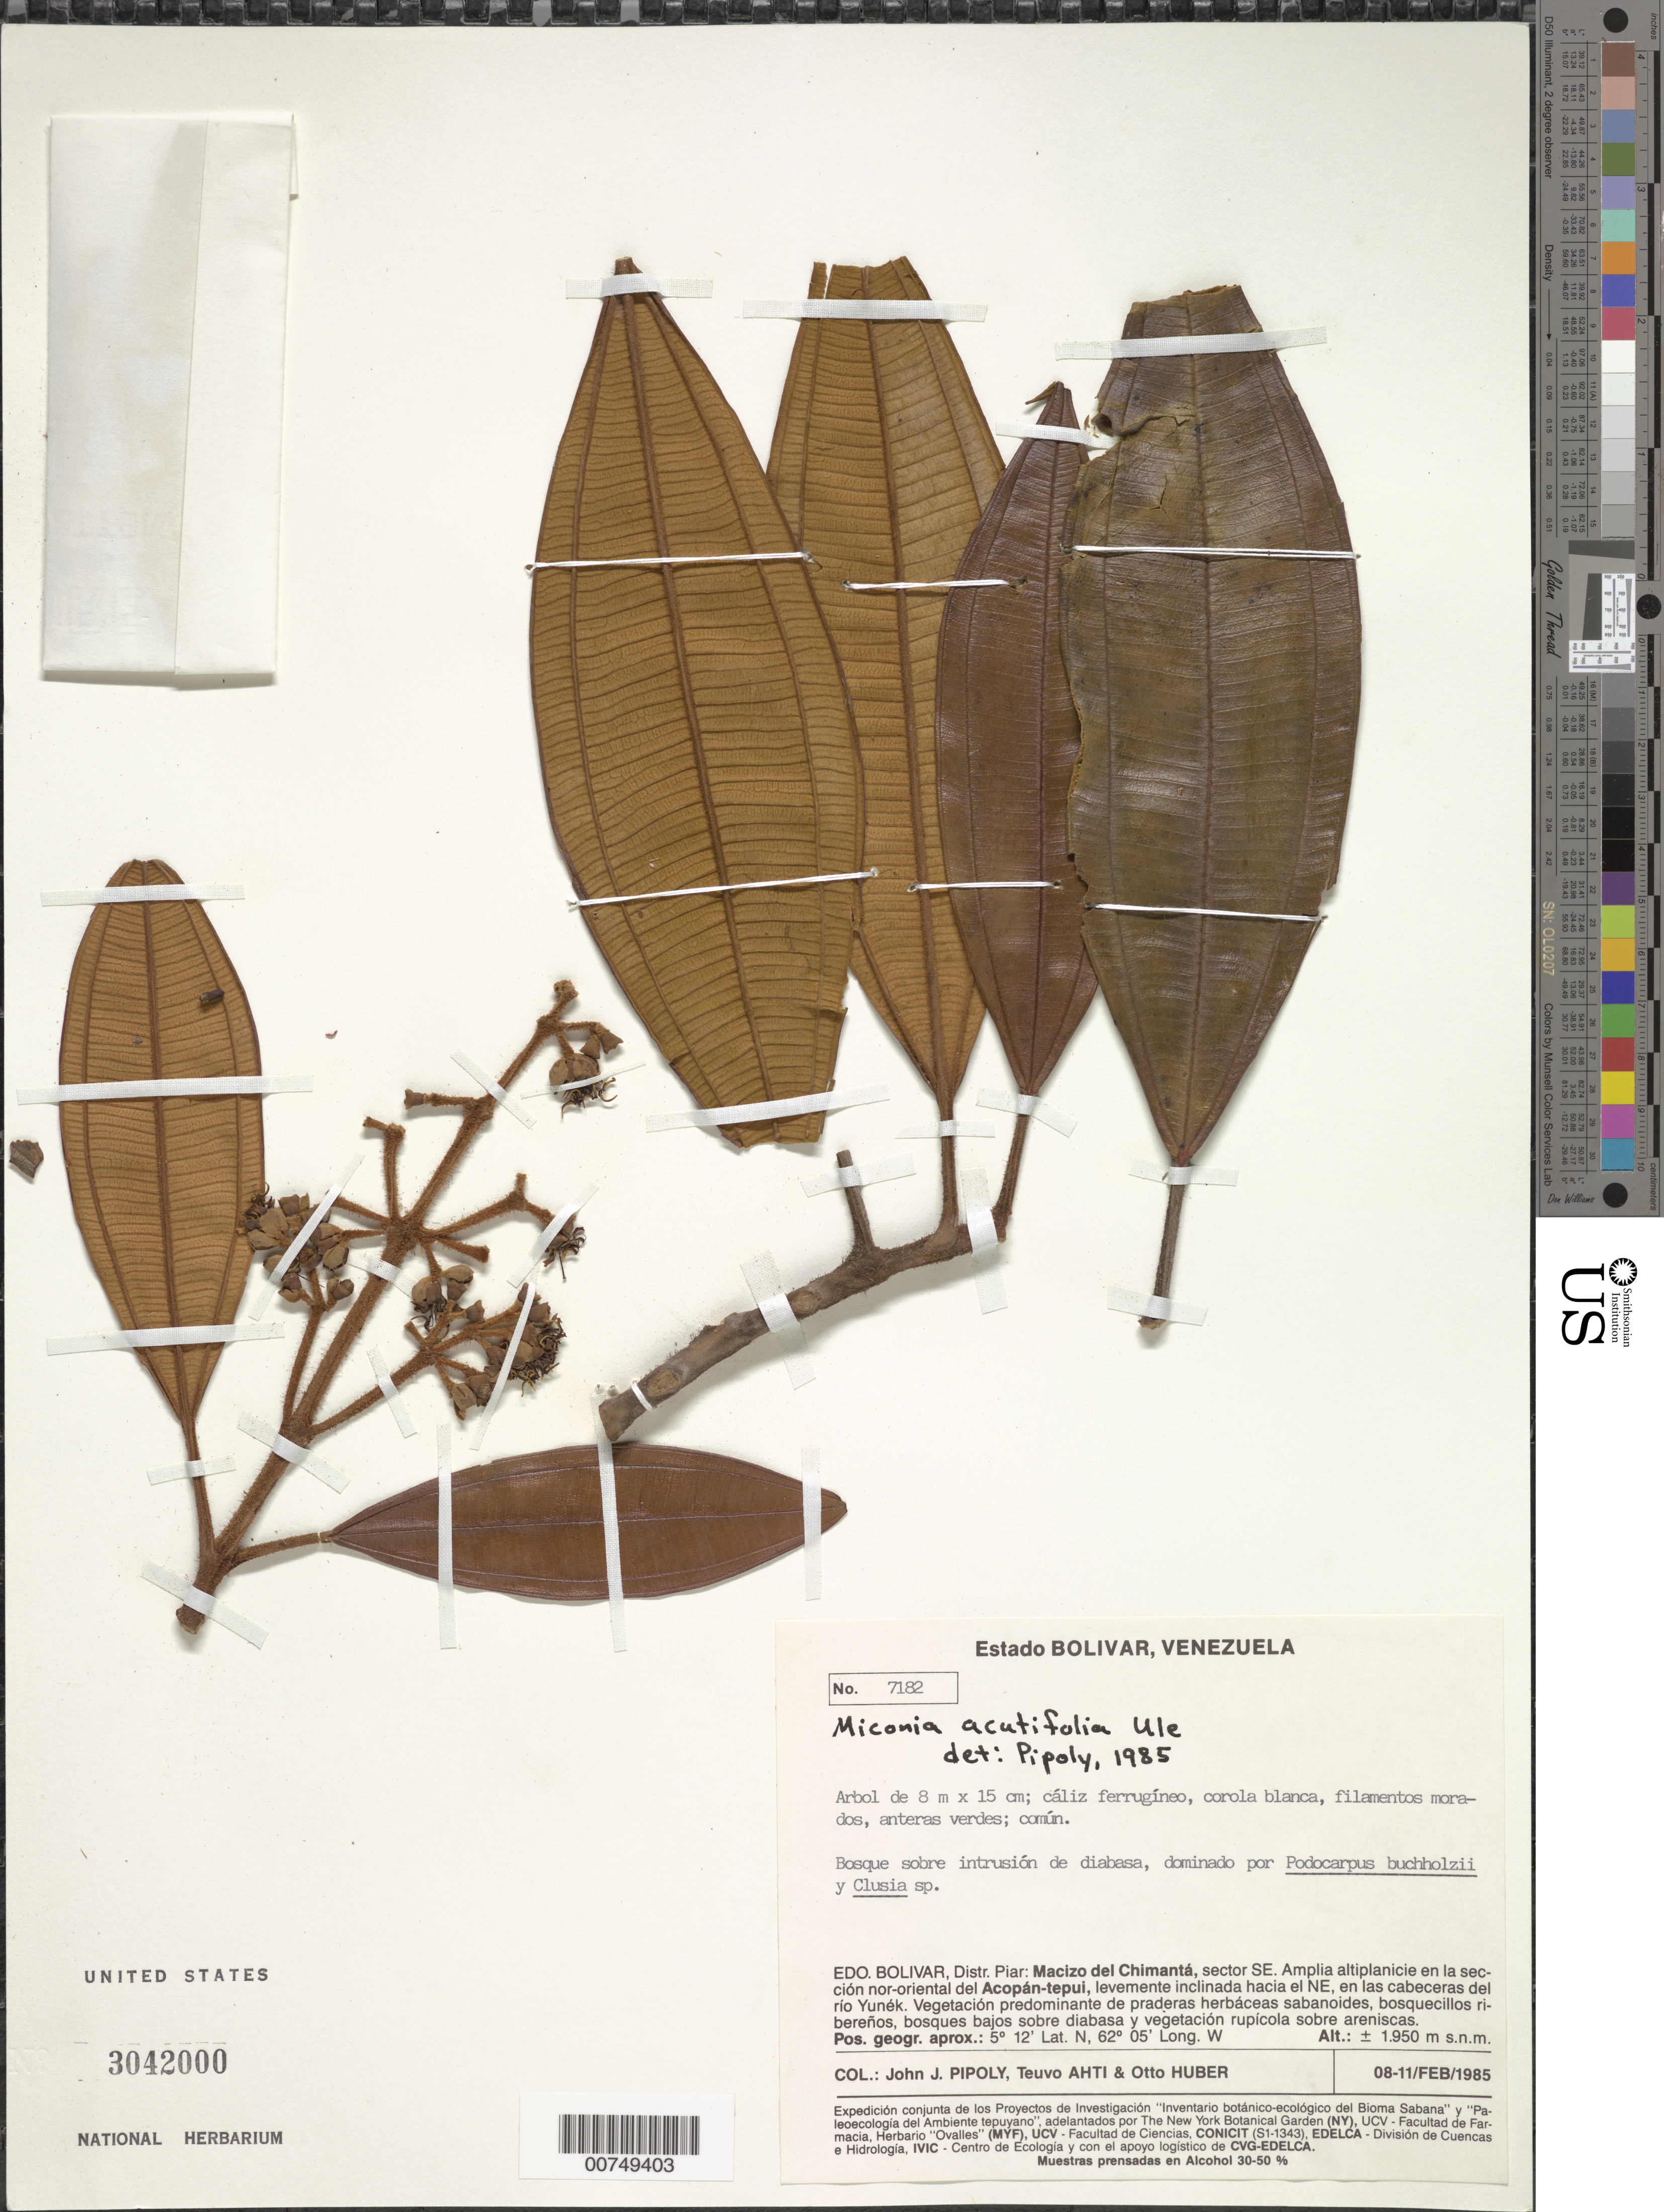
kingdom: Plantae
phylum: Tracheophyta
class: Magnoliopsida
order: Myrtales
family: Melastomataceae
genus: Miconia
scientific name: Miconia acutifolia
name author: Ule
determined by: Pipoly, J. J., III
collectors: J. J. Pipoly, T. T. Ahti & O. Huber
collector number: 7182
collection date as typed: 8-Feb-85 to 11-Feb-85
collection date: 1985-02-08/1985-02-11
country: Venezuela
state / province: Bolívar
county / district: Piar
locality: Macizo del Chimantá, sector SE; seccion nor-oriental del Acopan-tepuí, levemente inclinada hacia el NE, cabeceras del río Yunek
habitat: Vegetación predominate de praderas herbaceas sabanoides, bosquecillos riberenos, bosques bajos sobre diabasa y vegetación rupicola sobre areniscas…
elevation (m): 1950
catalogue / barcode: US 3042000